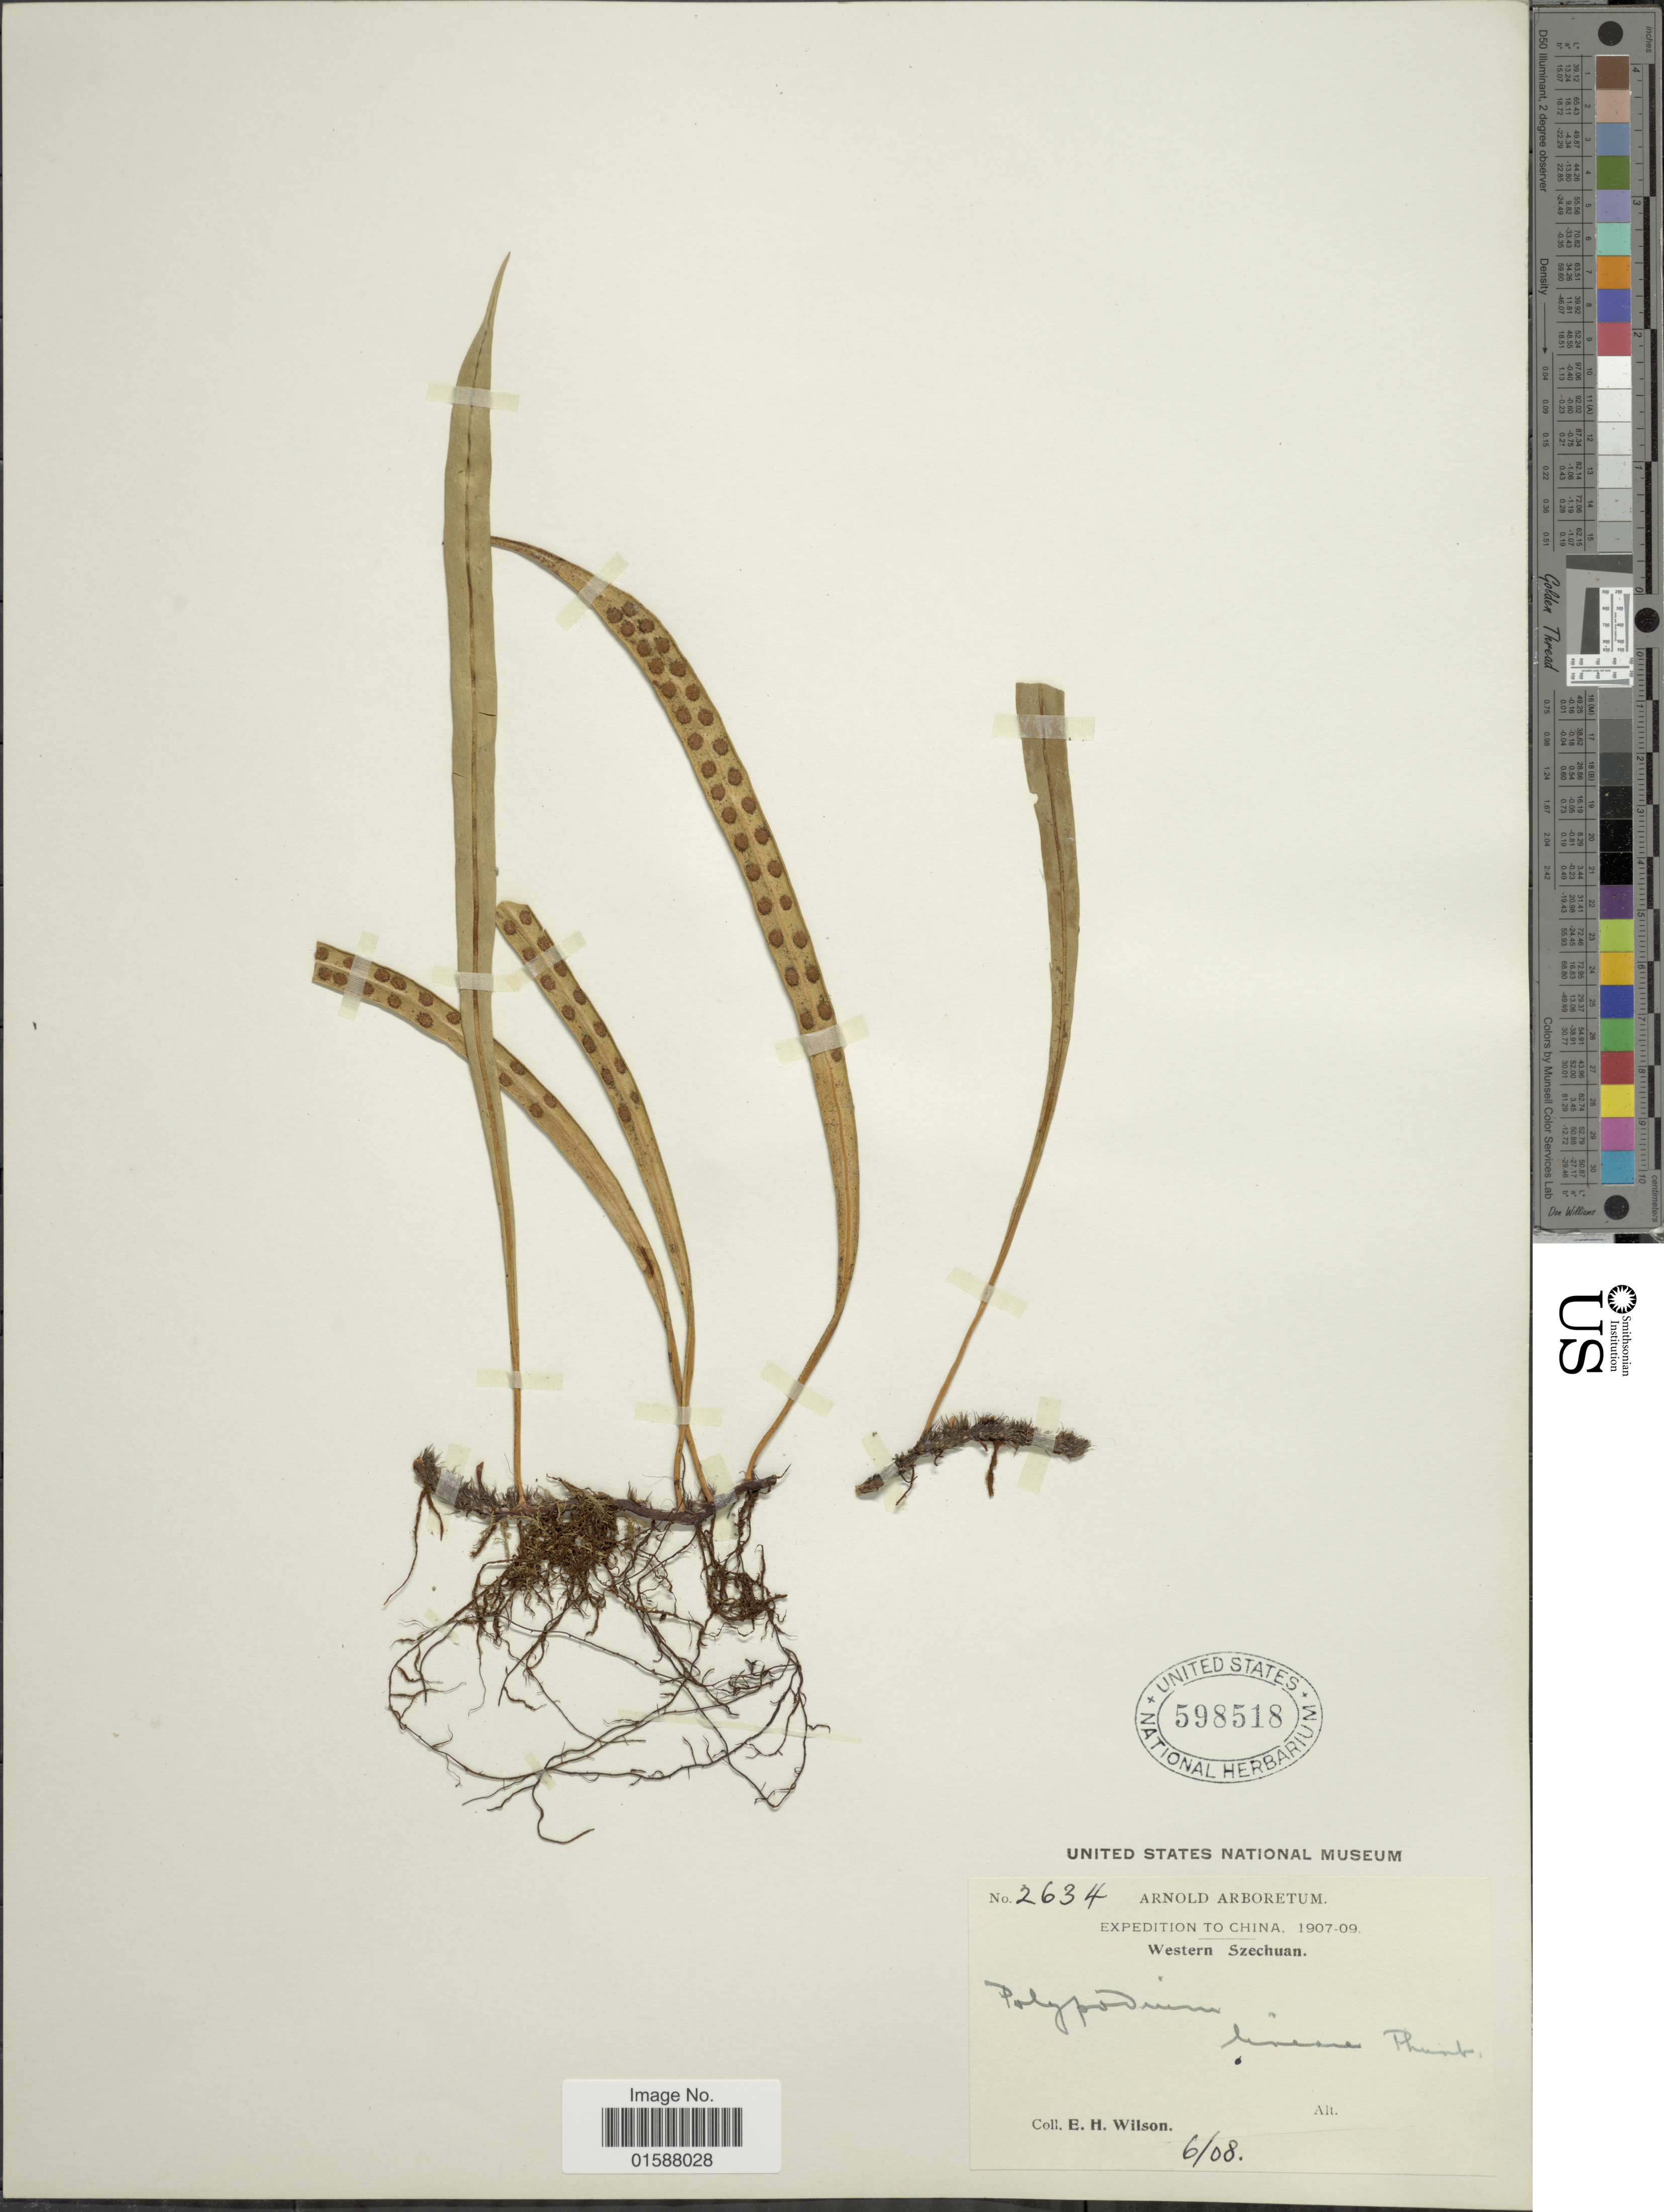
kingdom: Plantae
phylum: Tracheophyta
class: Polypodiopsida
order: Polypodiales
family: Polypodiaceae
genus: Lepisorus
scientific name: Lepisorus thunbergianus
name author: (Kaulf.) Ching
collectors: E. Wilson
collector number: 2634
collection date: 1908-06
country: China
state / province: Sichuan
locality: Western Szechuan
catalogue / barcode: US 598518